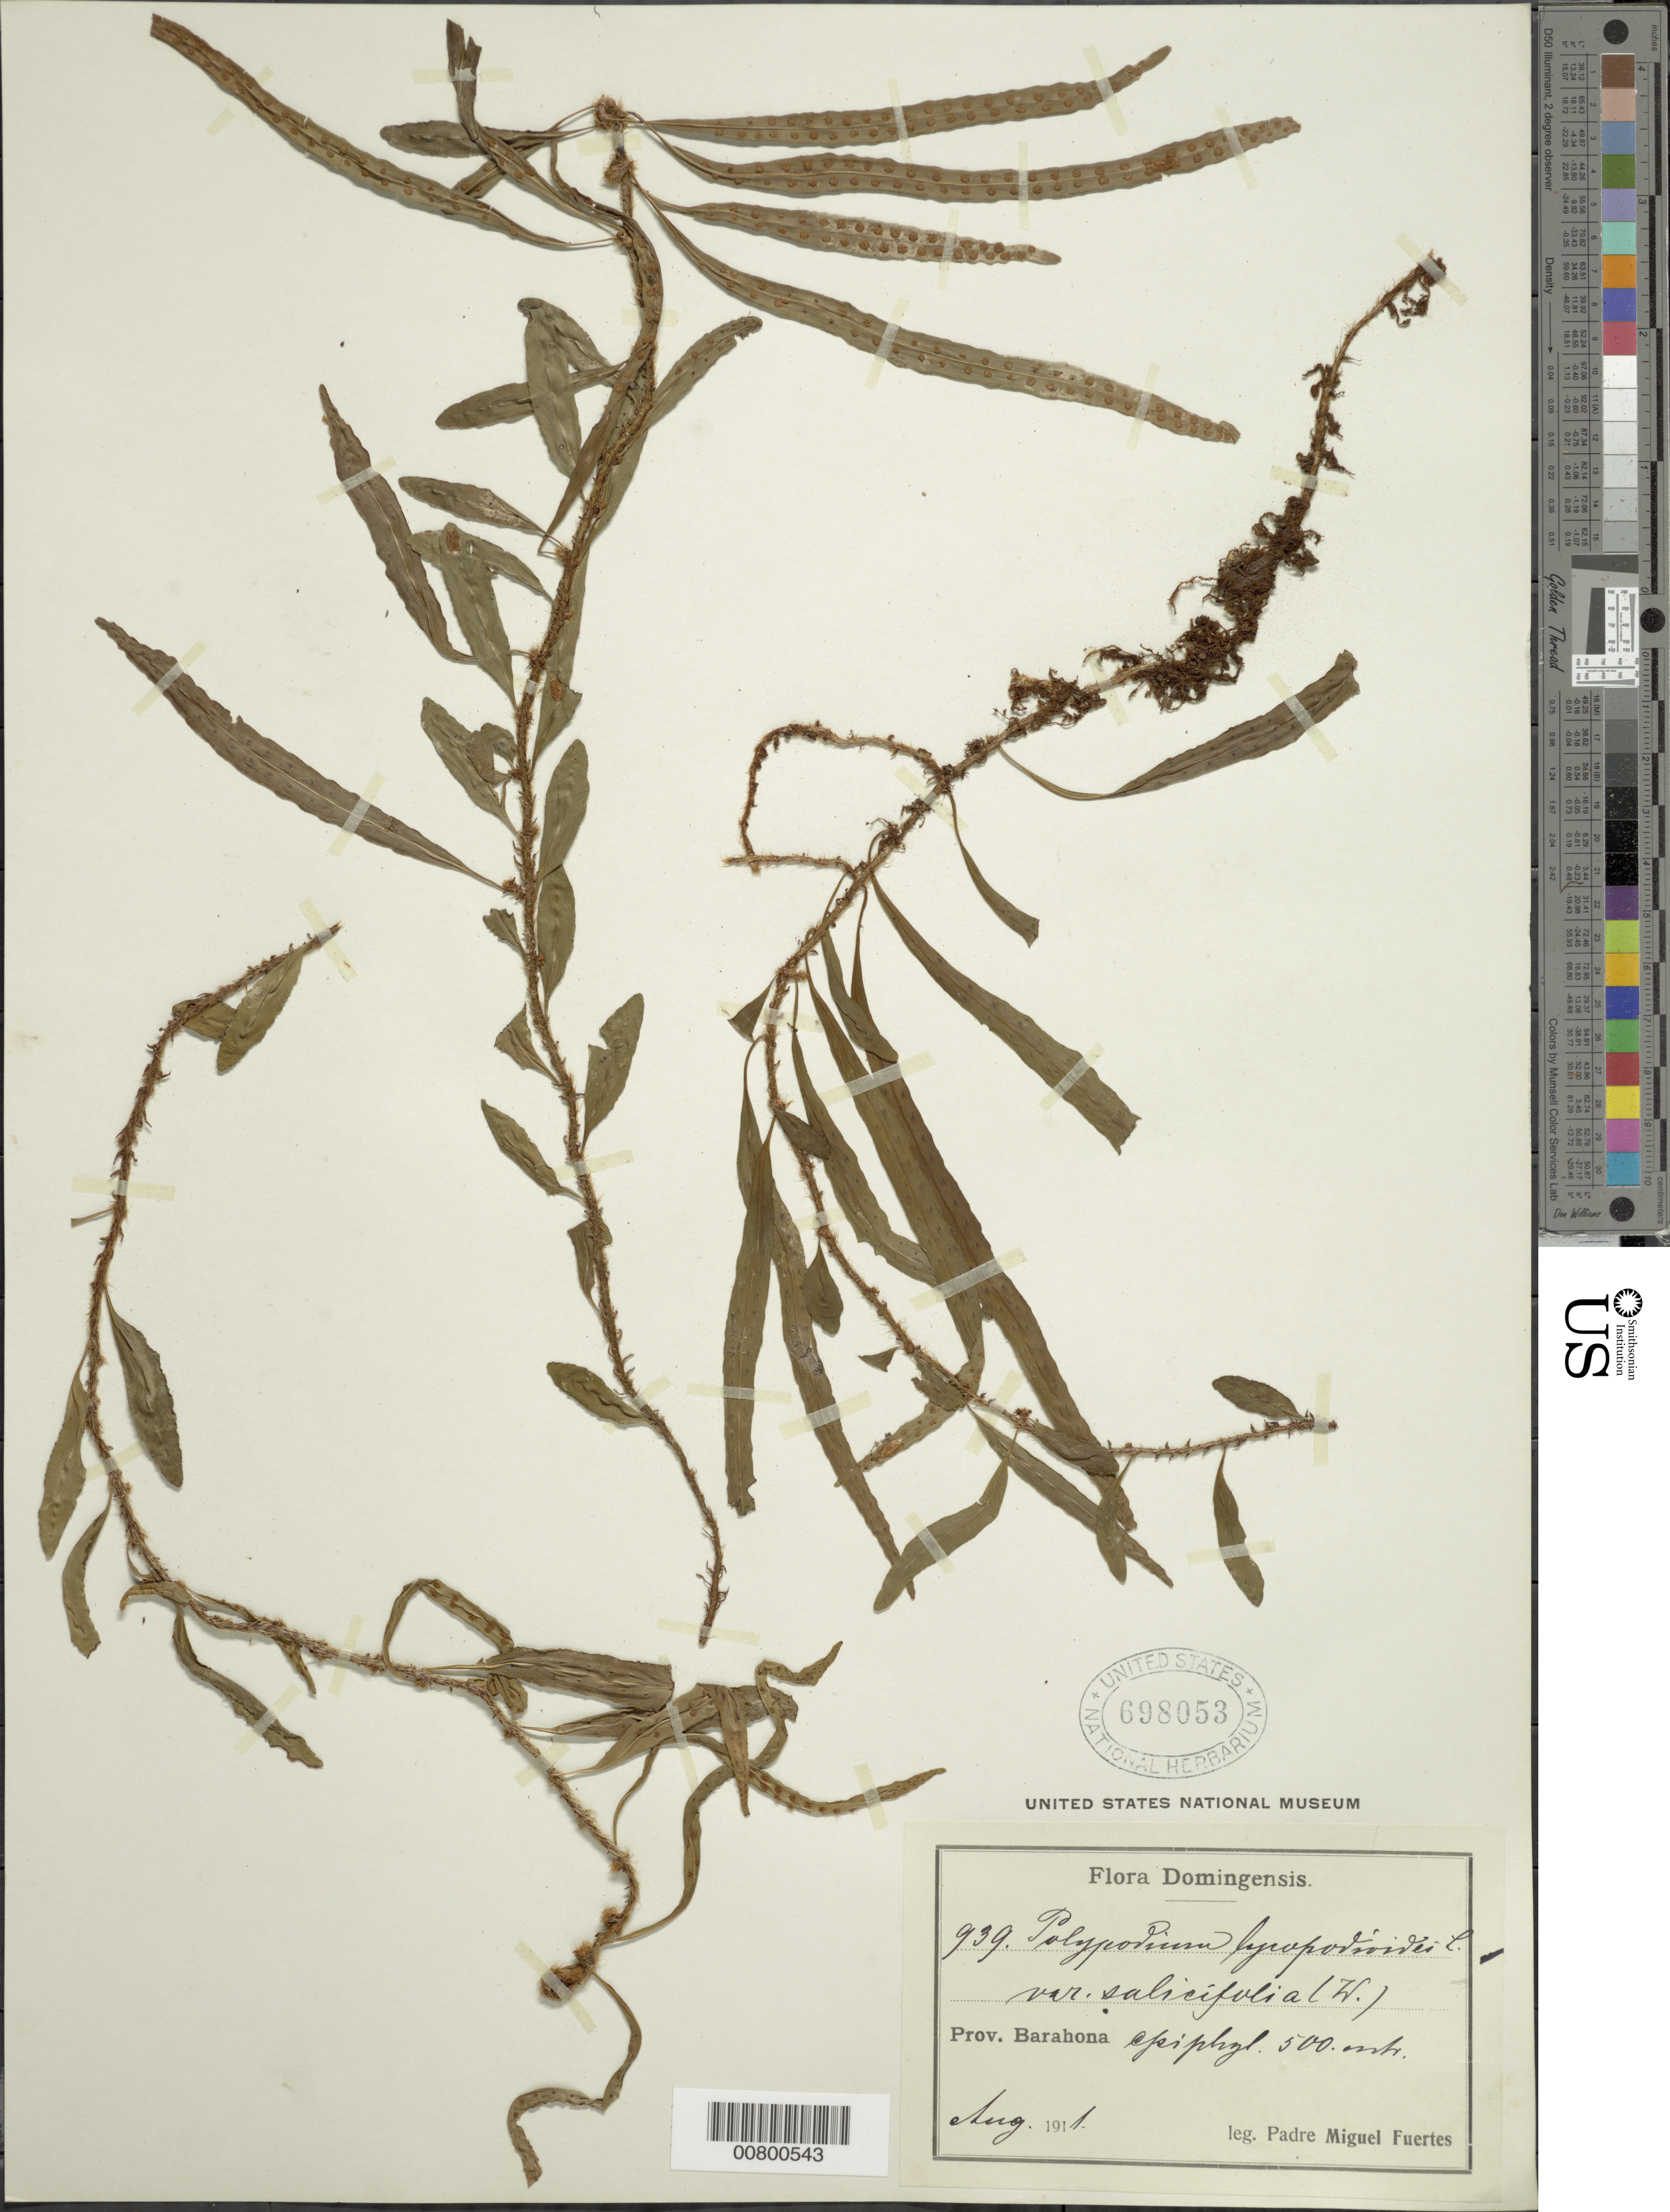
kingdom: Plantae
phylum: Tracheophyta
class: Polypodiopsida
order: Polypodiales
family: Polypodiaceae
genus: Microgramma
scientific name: Microgramma heterophylla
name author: (L.) Wherry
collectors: M. D. Fuertes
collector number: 939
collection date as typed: Aug 1911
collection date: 1911-08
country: Dominican Republic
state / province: Barahona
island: Hispaniola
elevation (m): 500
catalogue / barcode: US 698053